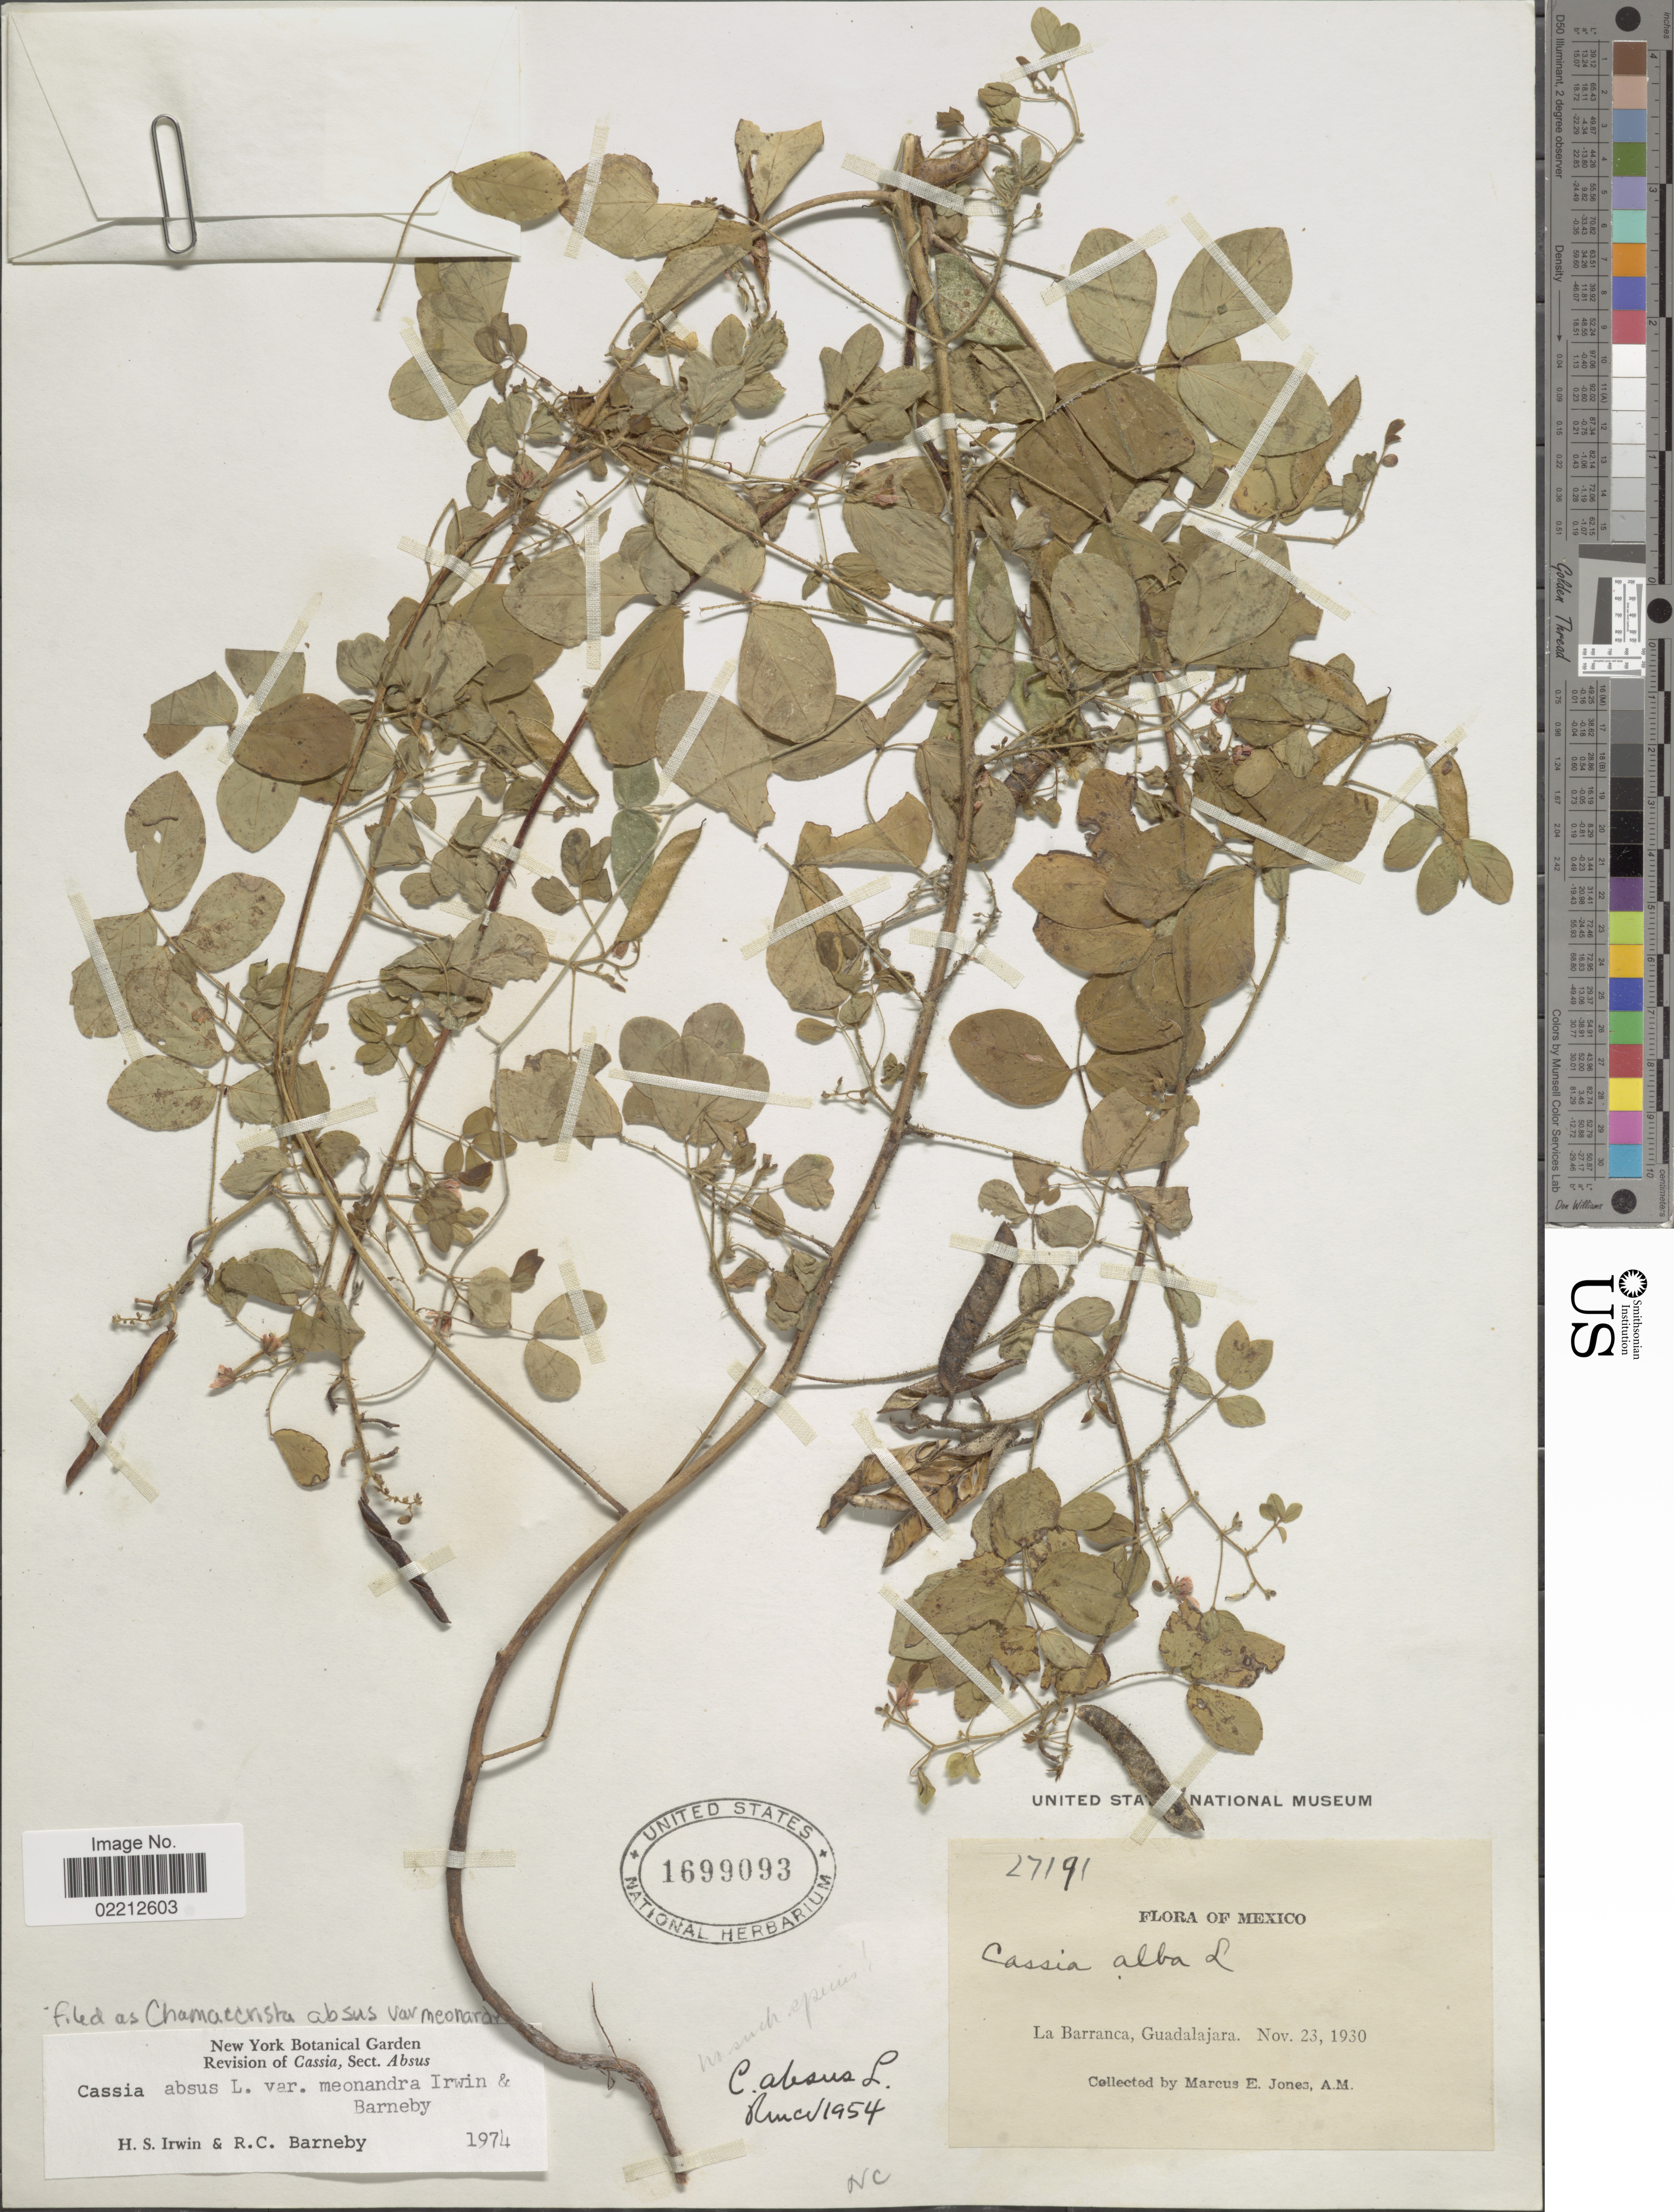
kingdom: Plantae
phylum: Tracheophyta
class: Magnoliopsida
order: Fabales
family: Fabaceae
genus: Chamaecrista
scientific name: Chamaecrista absus var. meonandra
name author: (H.S. Irwin & Barneby) H.S. Irwin & Barneby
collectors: M. E. Jones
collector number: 27191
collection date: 1930-11-23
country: Mexico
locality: La Barranca, Guadalajara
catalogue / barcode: US 1699093